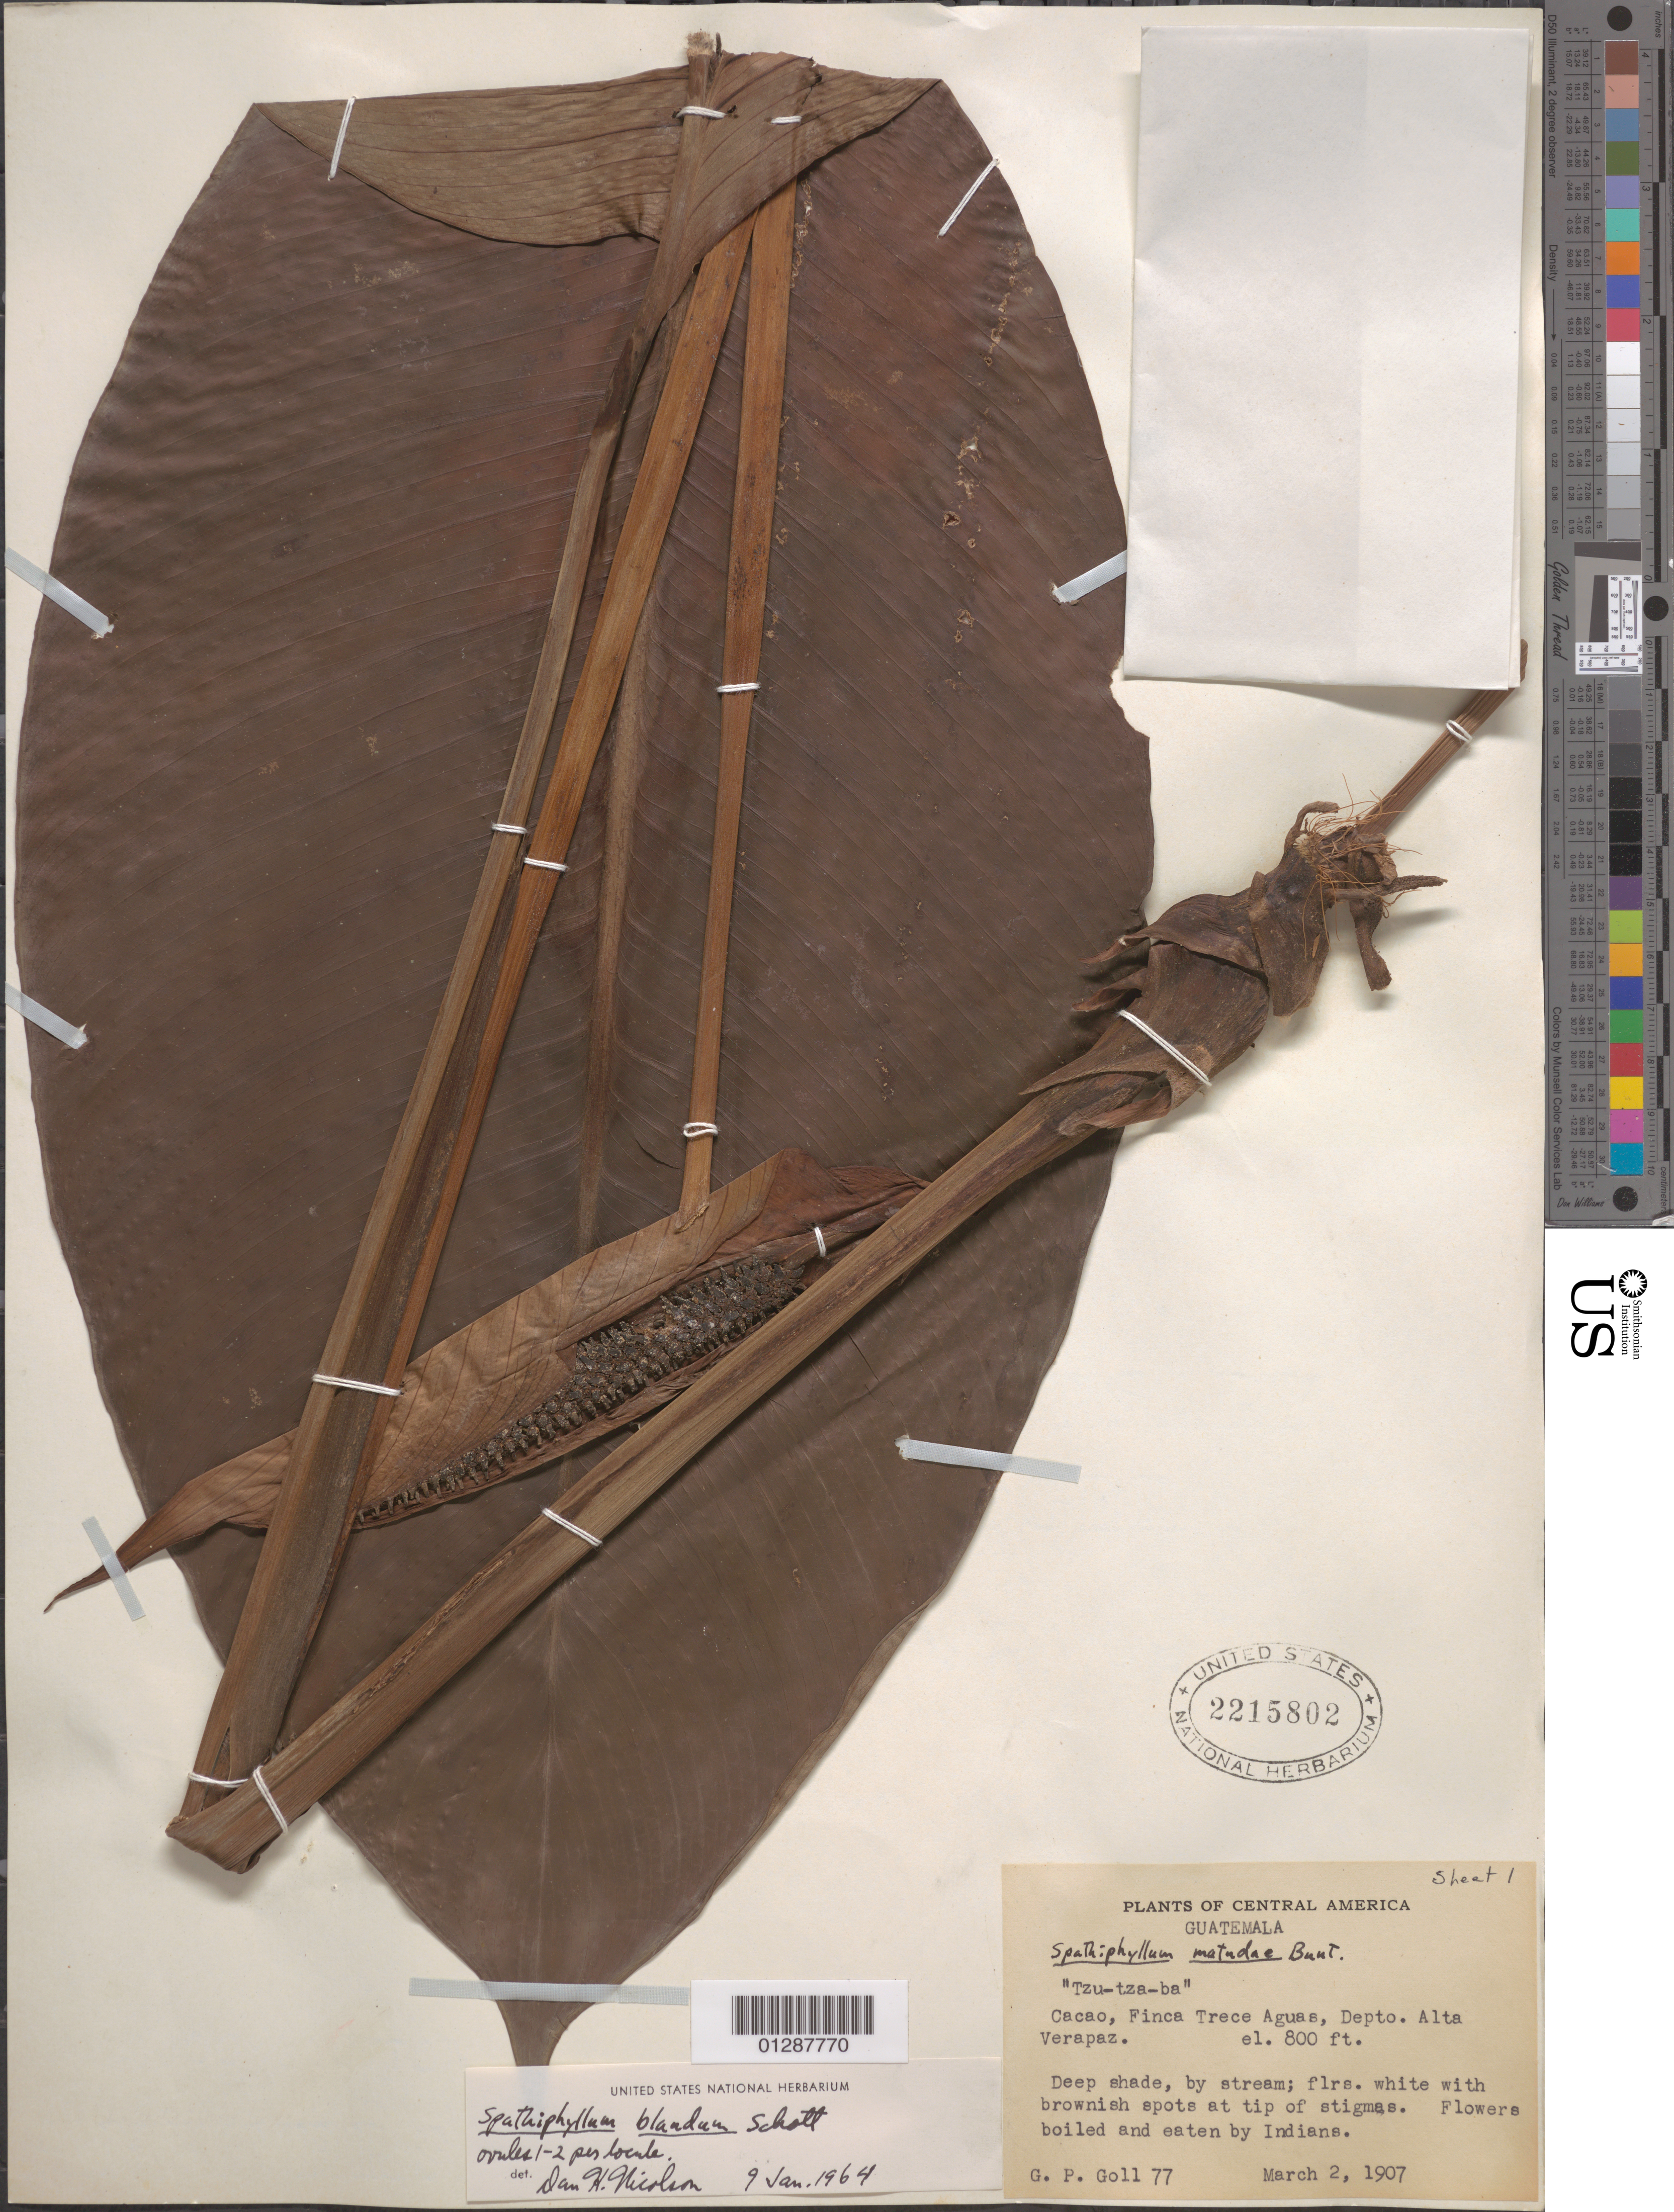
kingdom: Plantae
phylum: Tracheophyta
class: Liliopsida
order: Alismatales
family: Araceae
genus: Spathiphyllum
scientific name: Spathiphyllum blandum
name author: Schott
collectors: G. P. Goll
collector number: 77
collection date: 1907-03-02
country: Guatemala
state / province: Alta Verapaz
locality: Central America. Cacao, Finca Trece Aguas, Depto. Alta Verapaz.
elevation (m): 244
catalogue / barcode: US 2215802